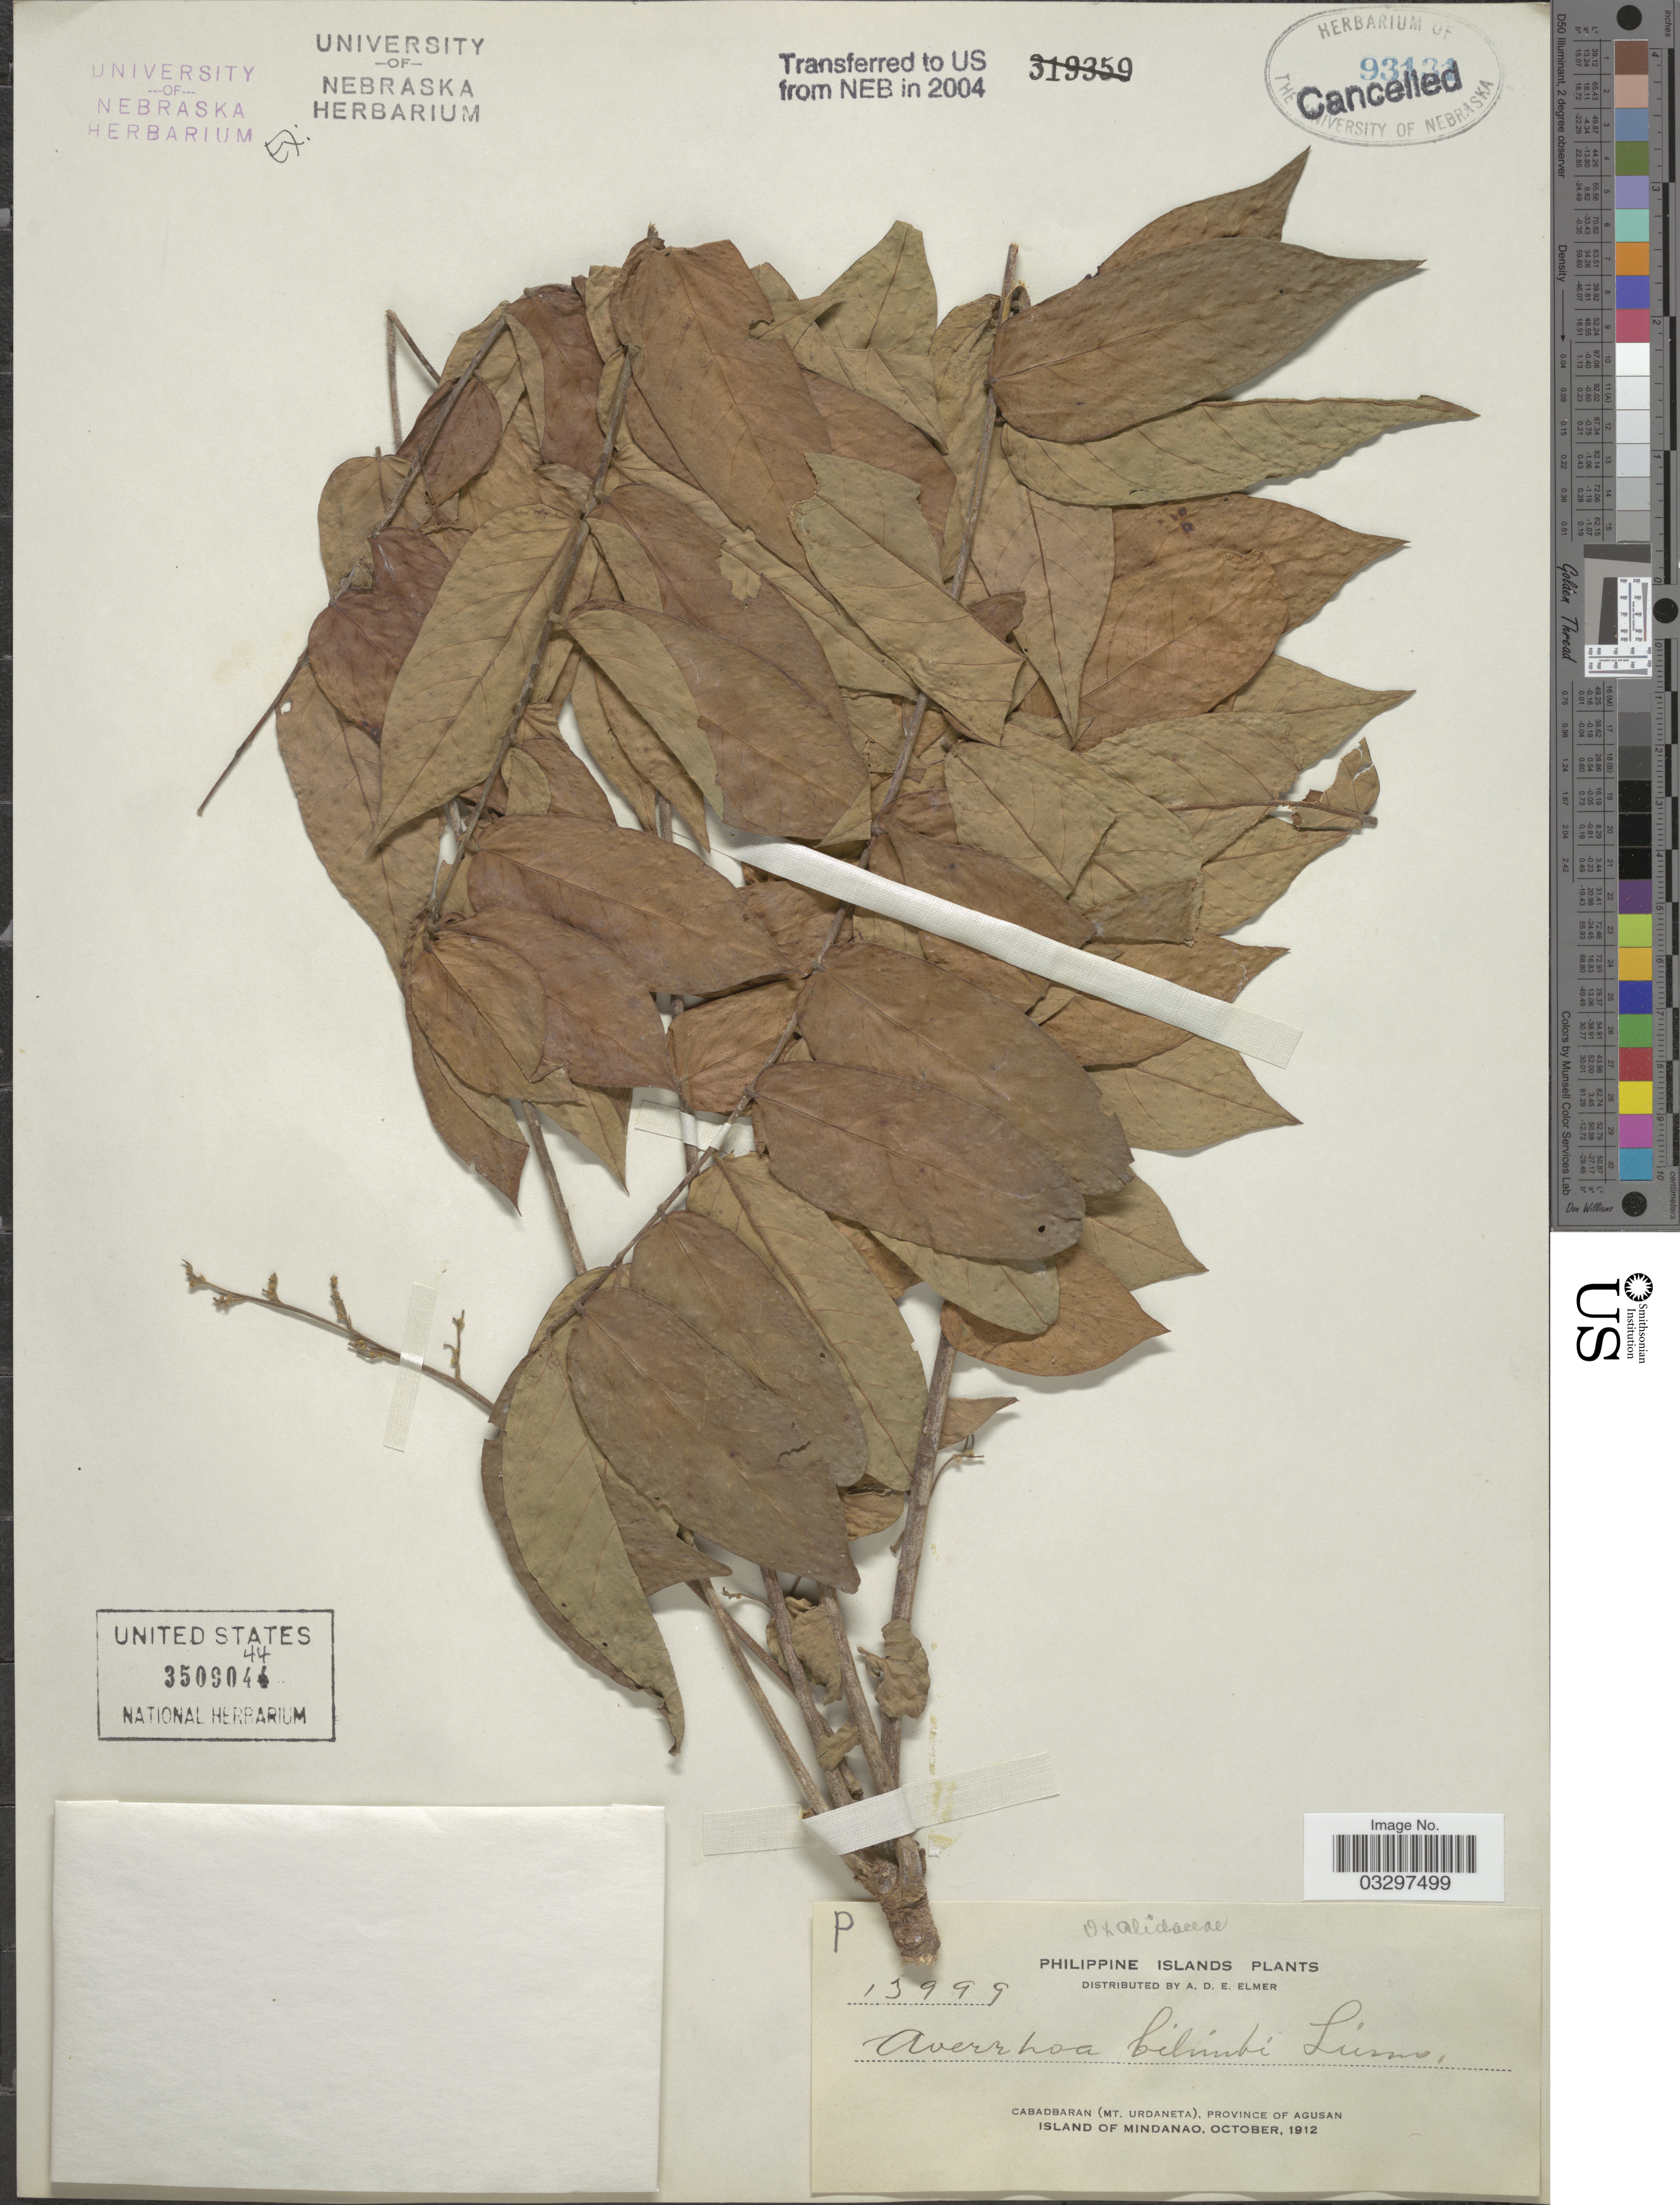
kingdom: Plantae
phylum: Tracheophyta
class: Magnoliopsida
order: Oxalidales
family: Oxalidaceae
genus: Averrhoa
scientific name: Averrhoa bilimbi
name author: L.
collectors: A. D. E. Elmer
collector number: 13999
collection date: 1912-10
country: Philippines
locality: Cabadbaran (Mt. Urdaneta), Province of Agusan. Island of Mindanao.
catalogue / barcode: US 3509044